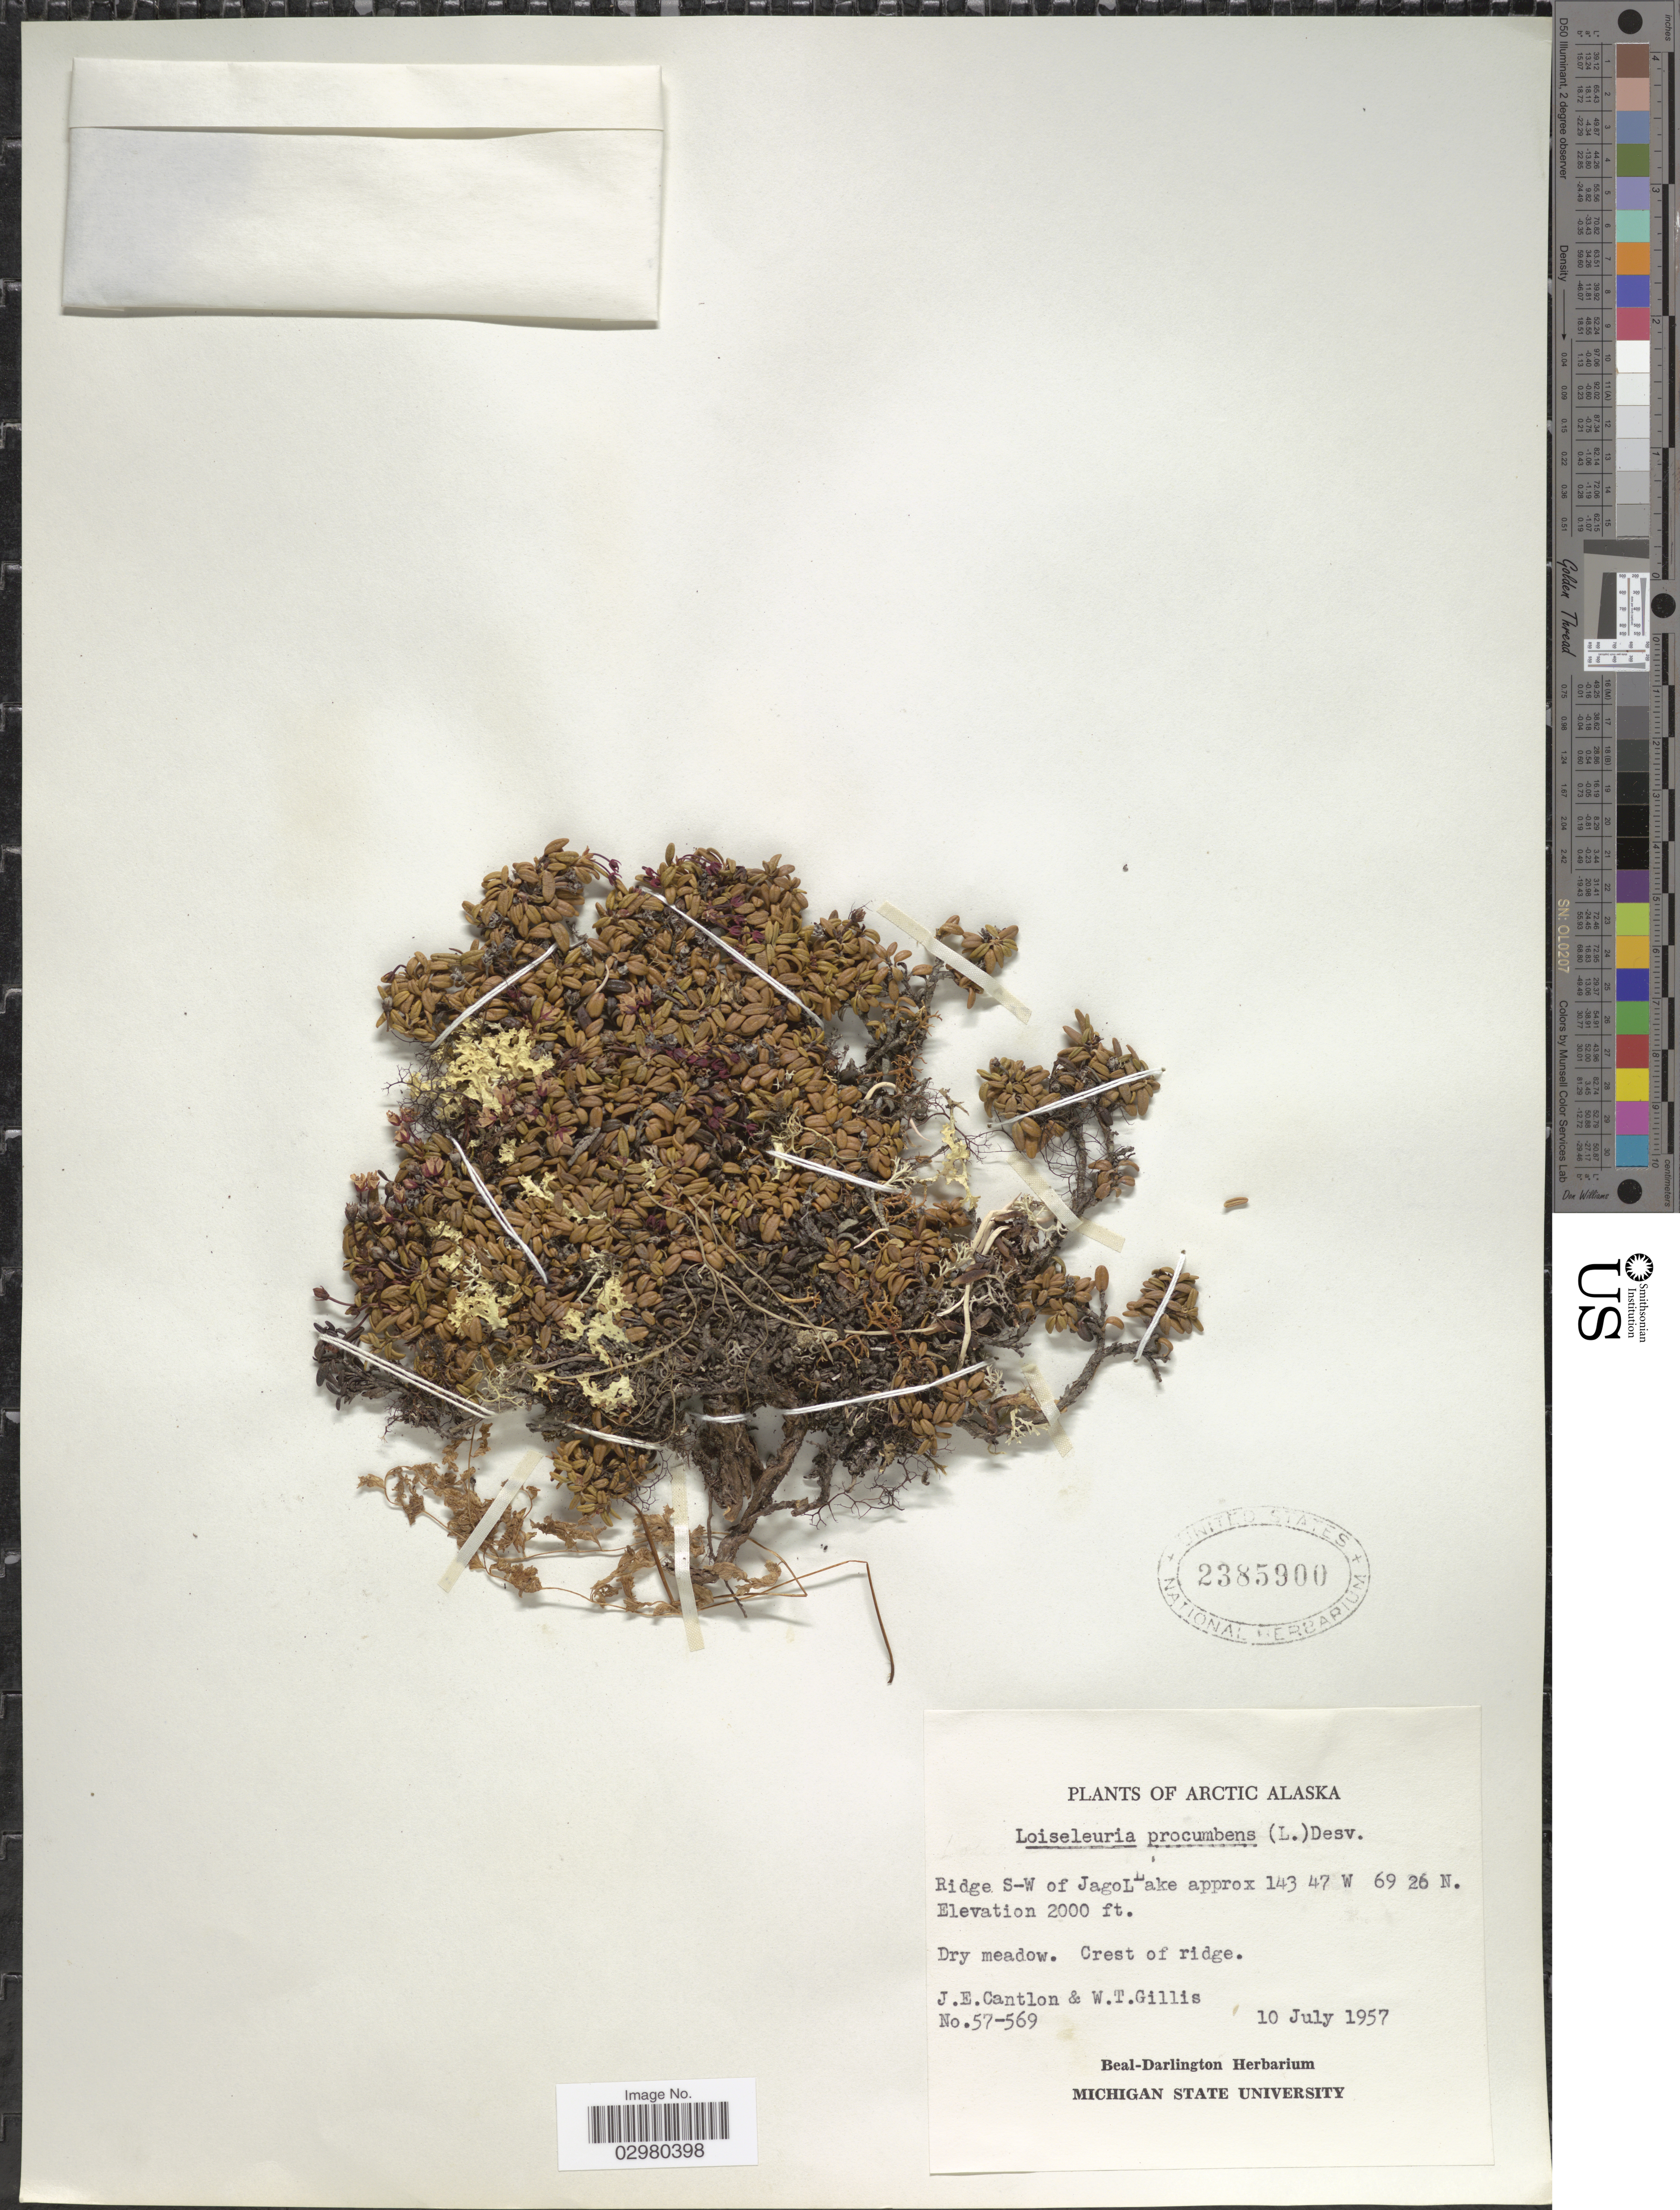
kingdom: Plantae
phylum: Tracheophyta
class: Magnoliopsida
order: Ericales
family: Ericaceae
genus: Loiseleuria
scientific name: Loiseleuria procumbens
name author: (L.) Desv.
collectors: J. Cantlon & W. T. Gillis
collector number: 57-569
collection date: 1957-07-10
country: United States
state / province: Alaska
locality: Arctic Alaska. Ridge S-W of Jagolake. Crest of ridge.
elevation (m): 610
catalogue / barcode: US 2385900